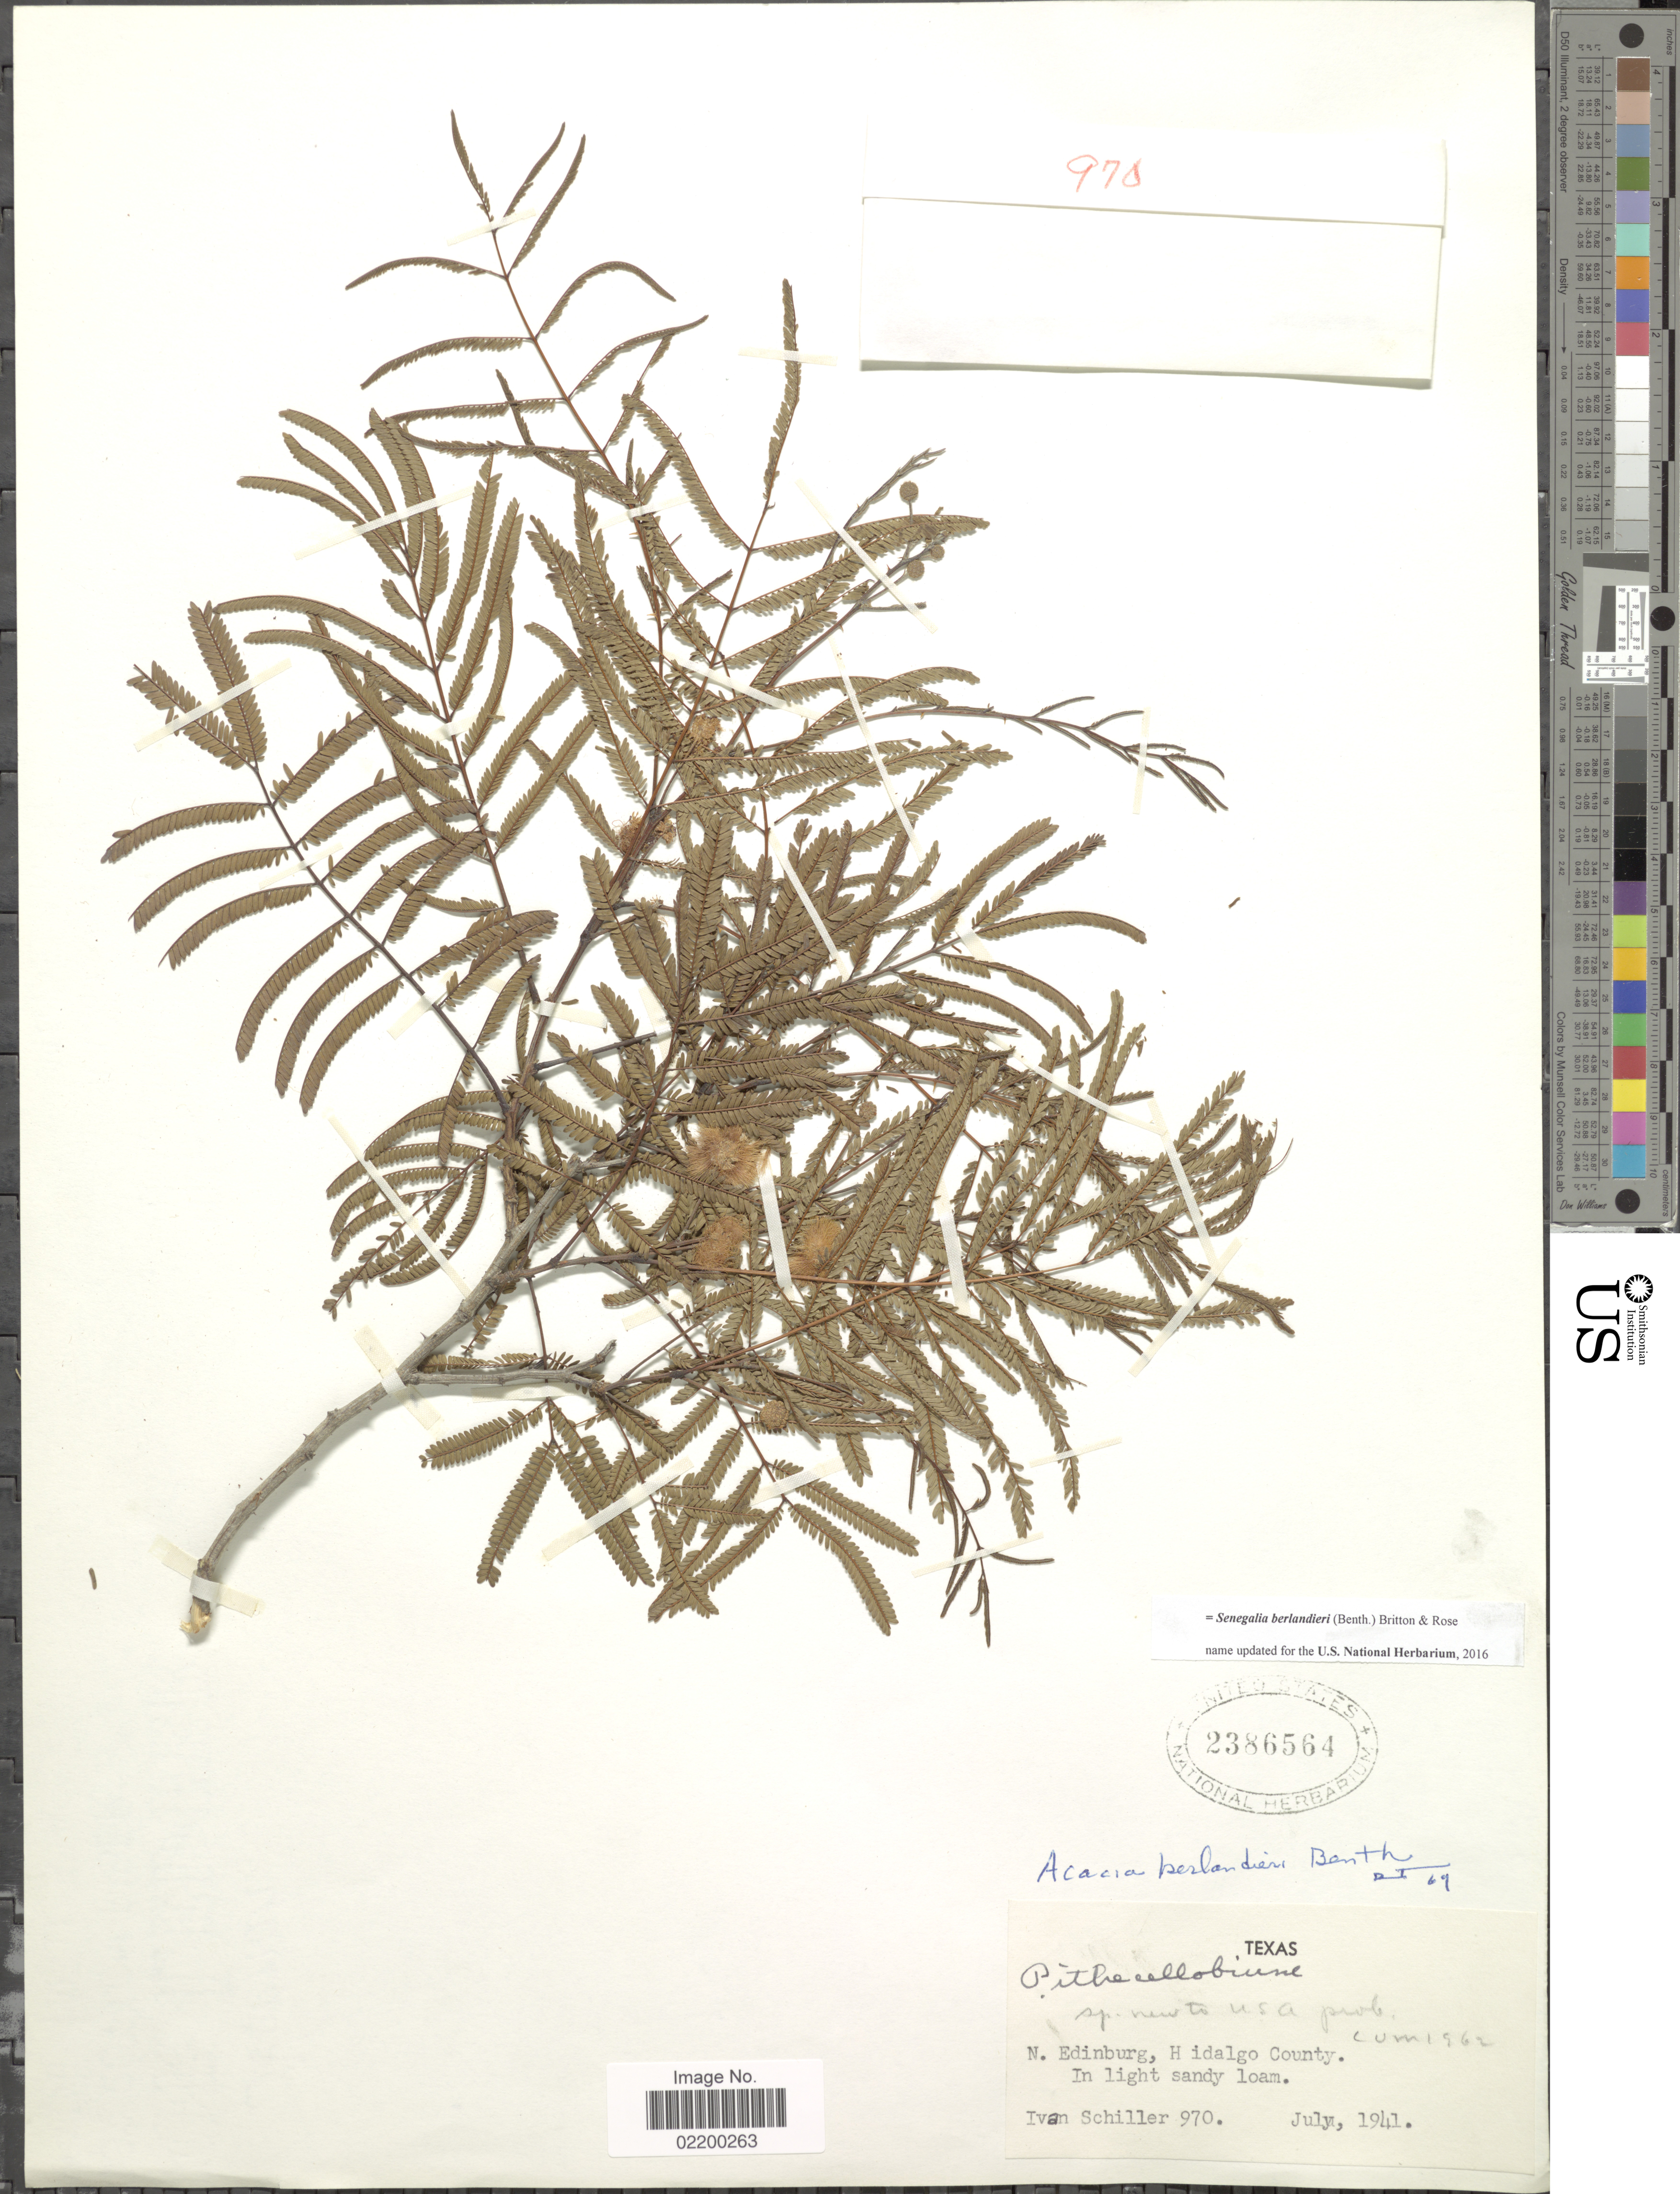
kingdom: Plantae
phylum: Tracheophyta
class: Magnoliopsida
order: Fabales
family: Fabaceae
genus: Senegalia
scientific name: Senegalia berlandieri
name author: (Benth.) Britton & Rose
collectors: I. Schiller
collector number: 970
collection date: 1941-07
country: United States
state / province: Texas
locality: N Edinburg, Hidalgo County. On light sandy loam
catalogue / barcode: US 2386564